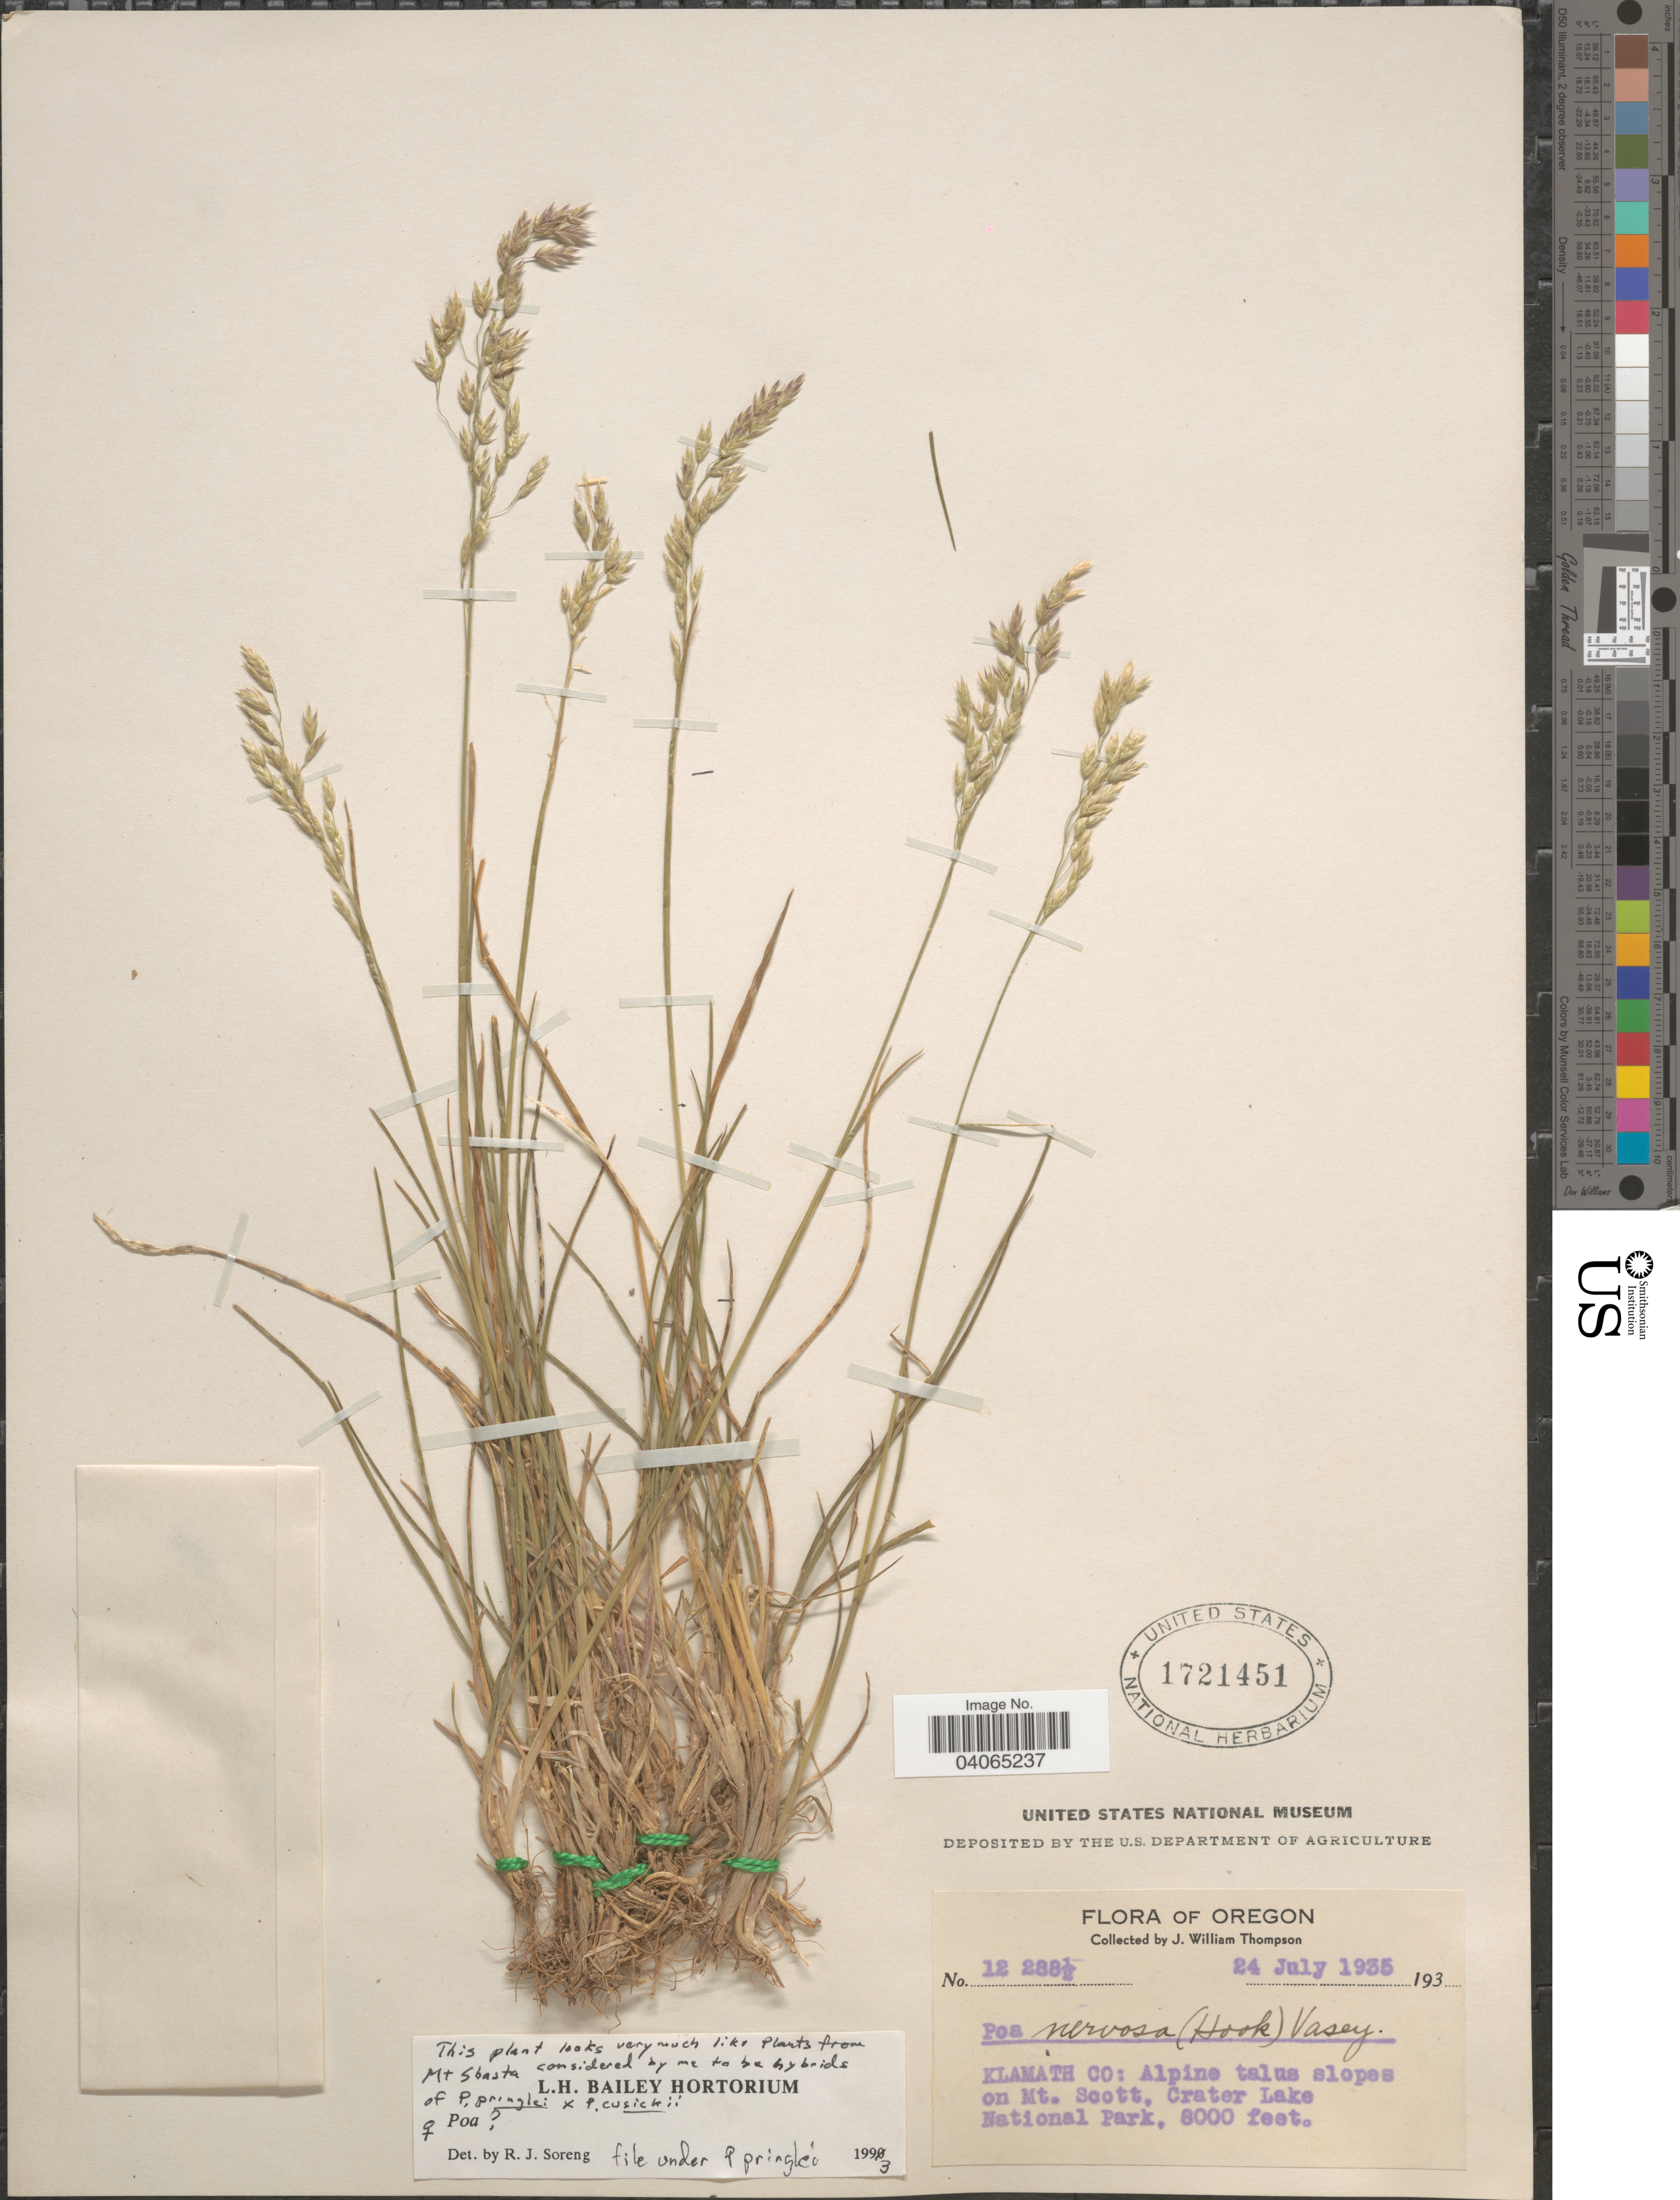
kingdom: Plantae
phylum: Tracheophyta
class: Liliopsida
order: Poales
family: Poaceae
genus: Poa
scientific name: Poa pringlei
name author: Scribn.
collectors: J. W. Thompson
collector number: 12288½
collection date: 1935-07-24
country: United States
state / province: Oregon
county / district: Klamath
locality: Klamath Co: Alpine talus slopes on Mt. Scott, Crater Lake National Park.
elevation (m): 2438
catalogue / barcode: US 1721451